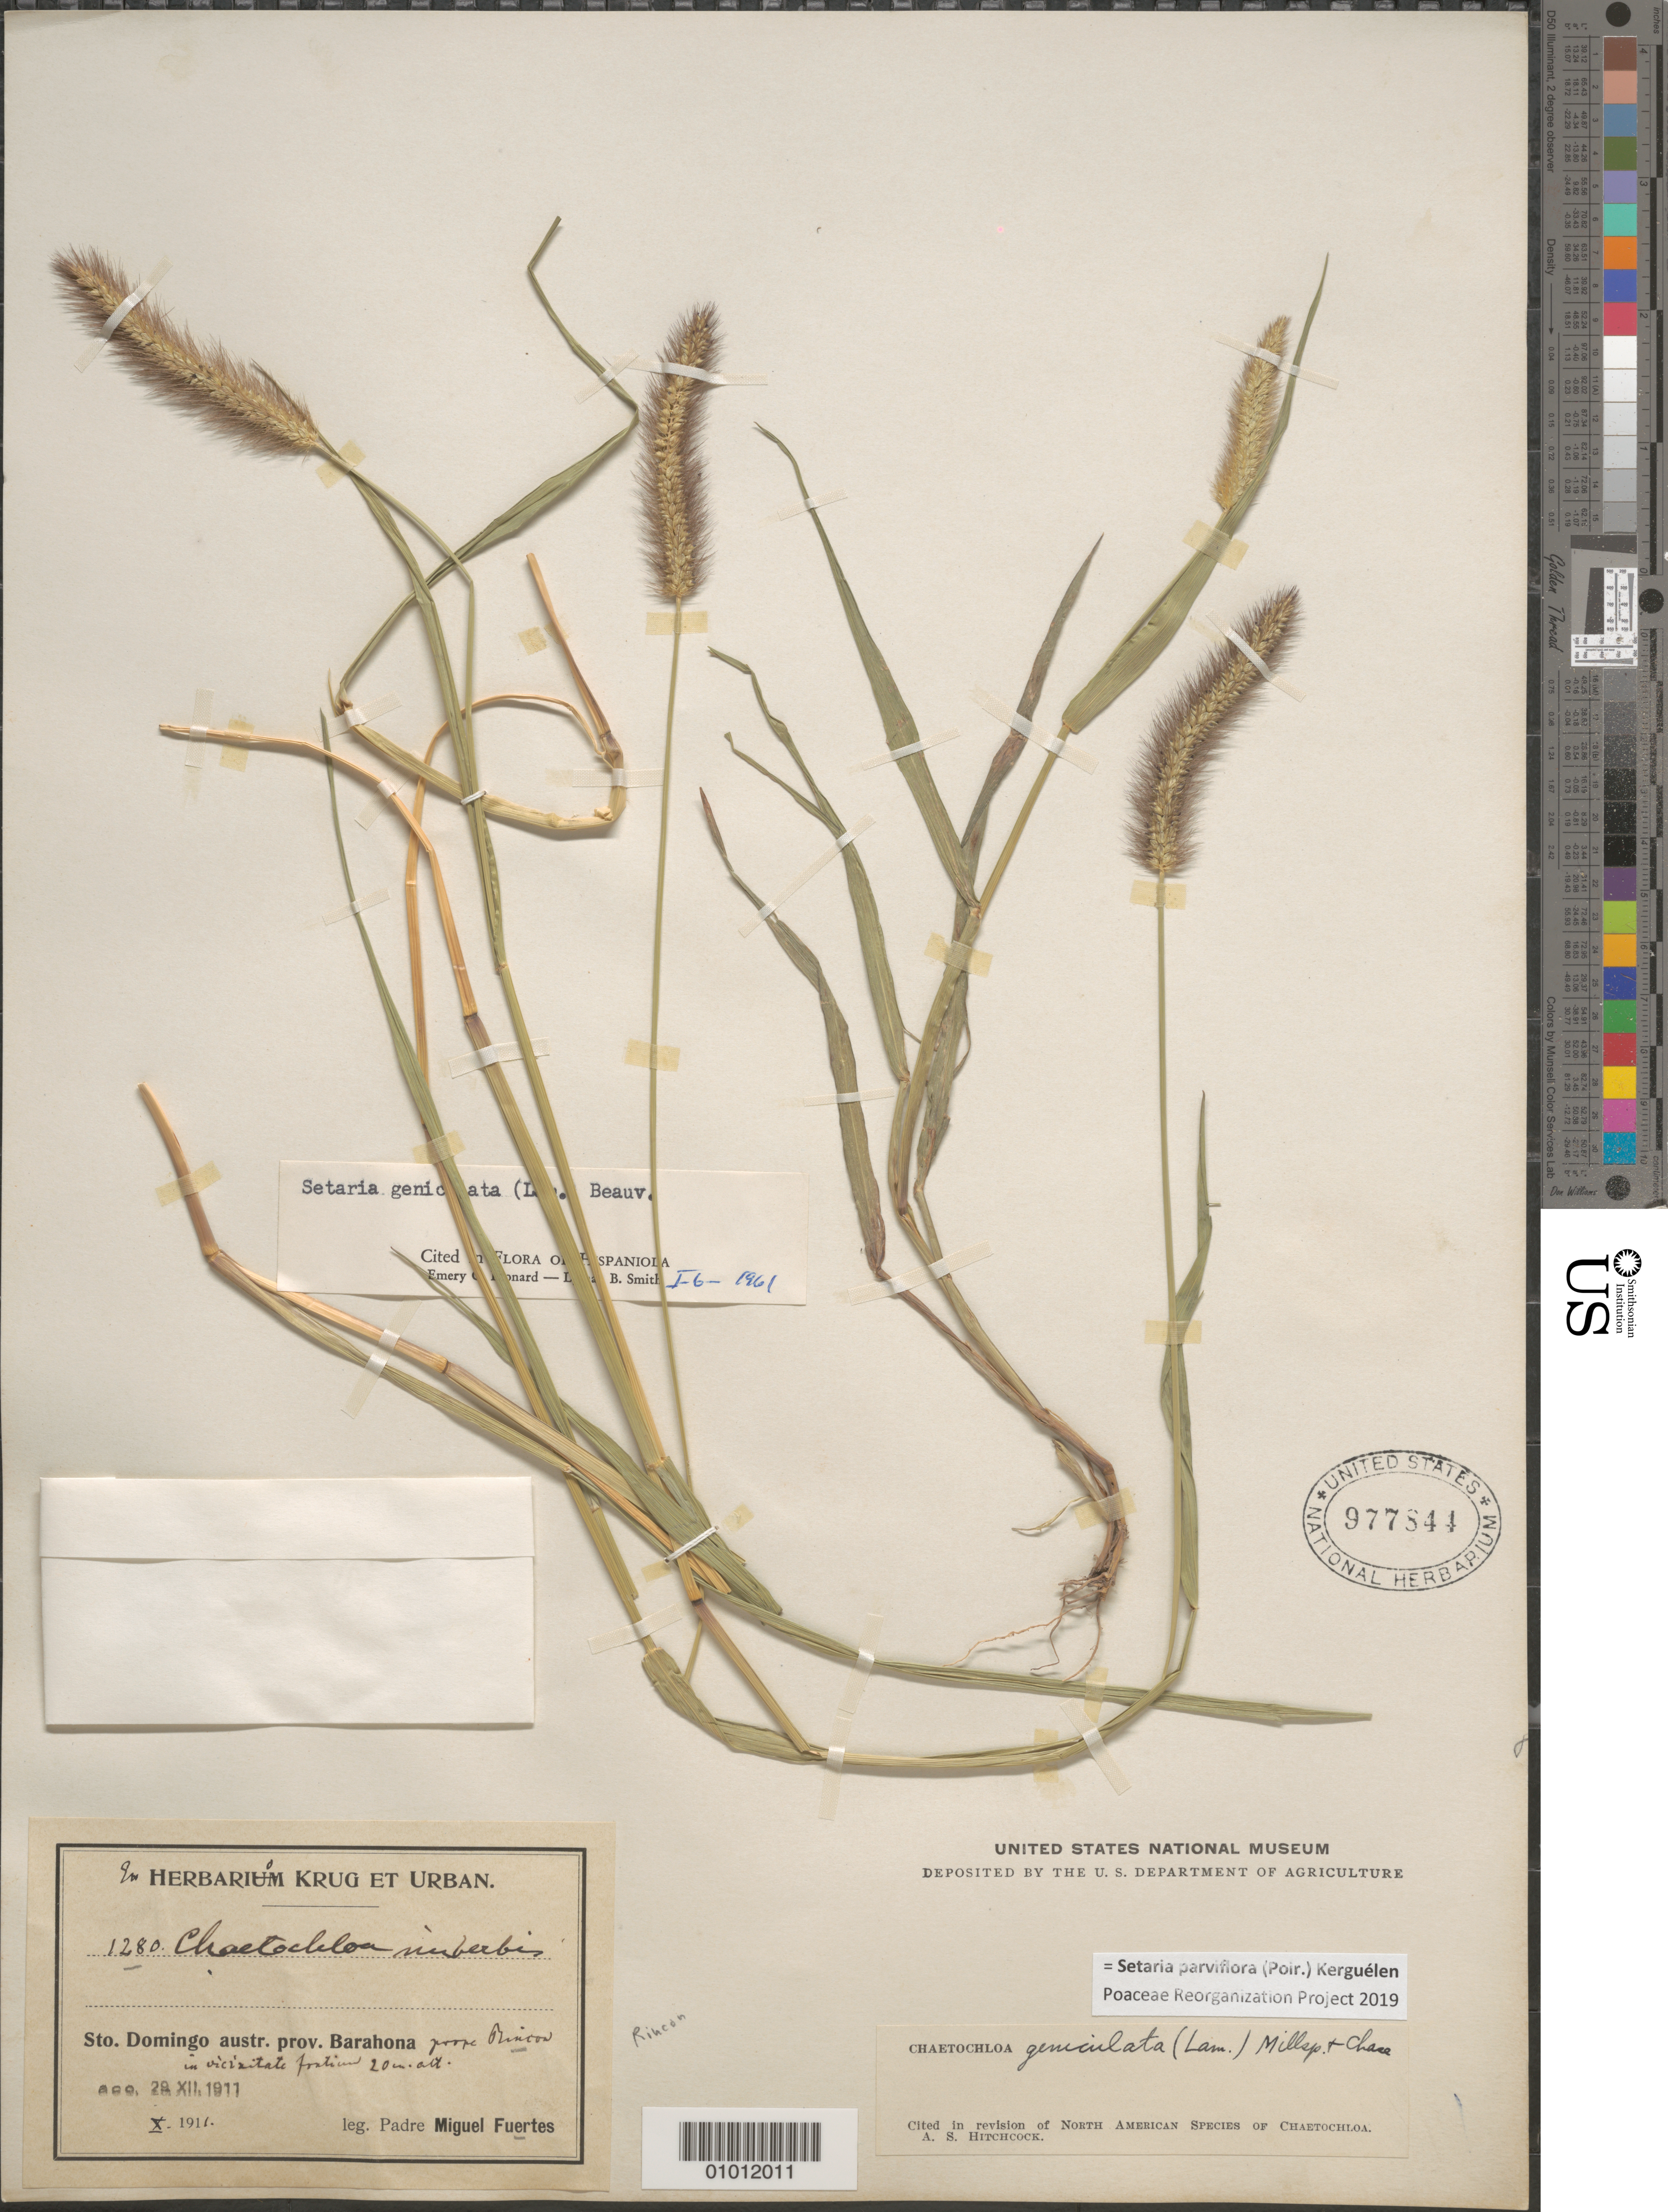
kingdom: Plantae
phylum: Tracheophyta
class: Liliopsida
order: Poales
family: Poaceae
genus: Setaria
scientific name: Setaria parviflora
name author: (Poir.) Kerguélen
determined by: Poaceae Reorganization Project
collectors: M. D. Fuertes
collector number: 1280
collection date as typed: Oct 1911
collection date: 1911-10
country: Dominican Republic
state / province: Barahona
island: Hispaniola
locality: Santo Domingo, Rincon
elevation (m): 20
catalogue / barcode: US 977844